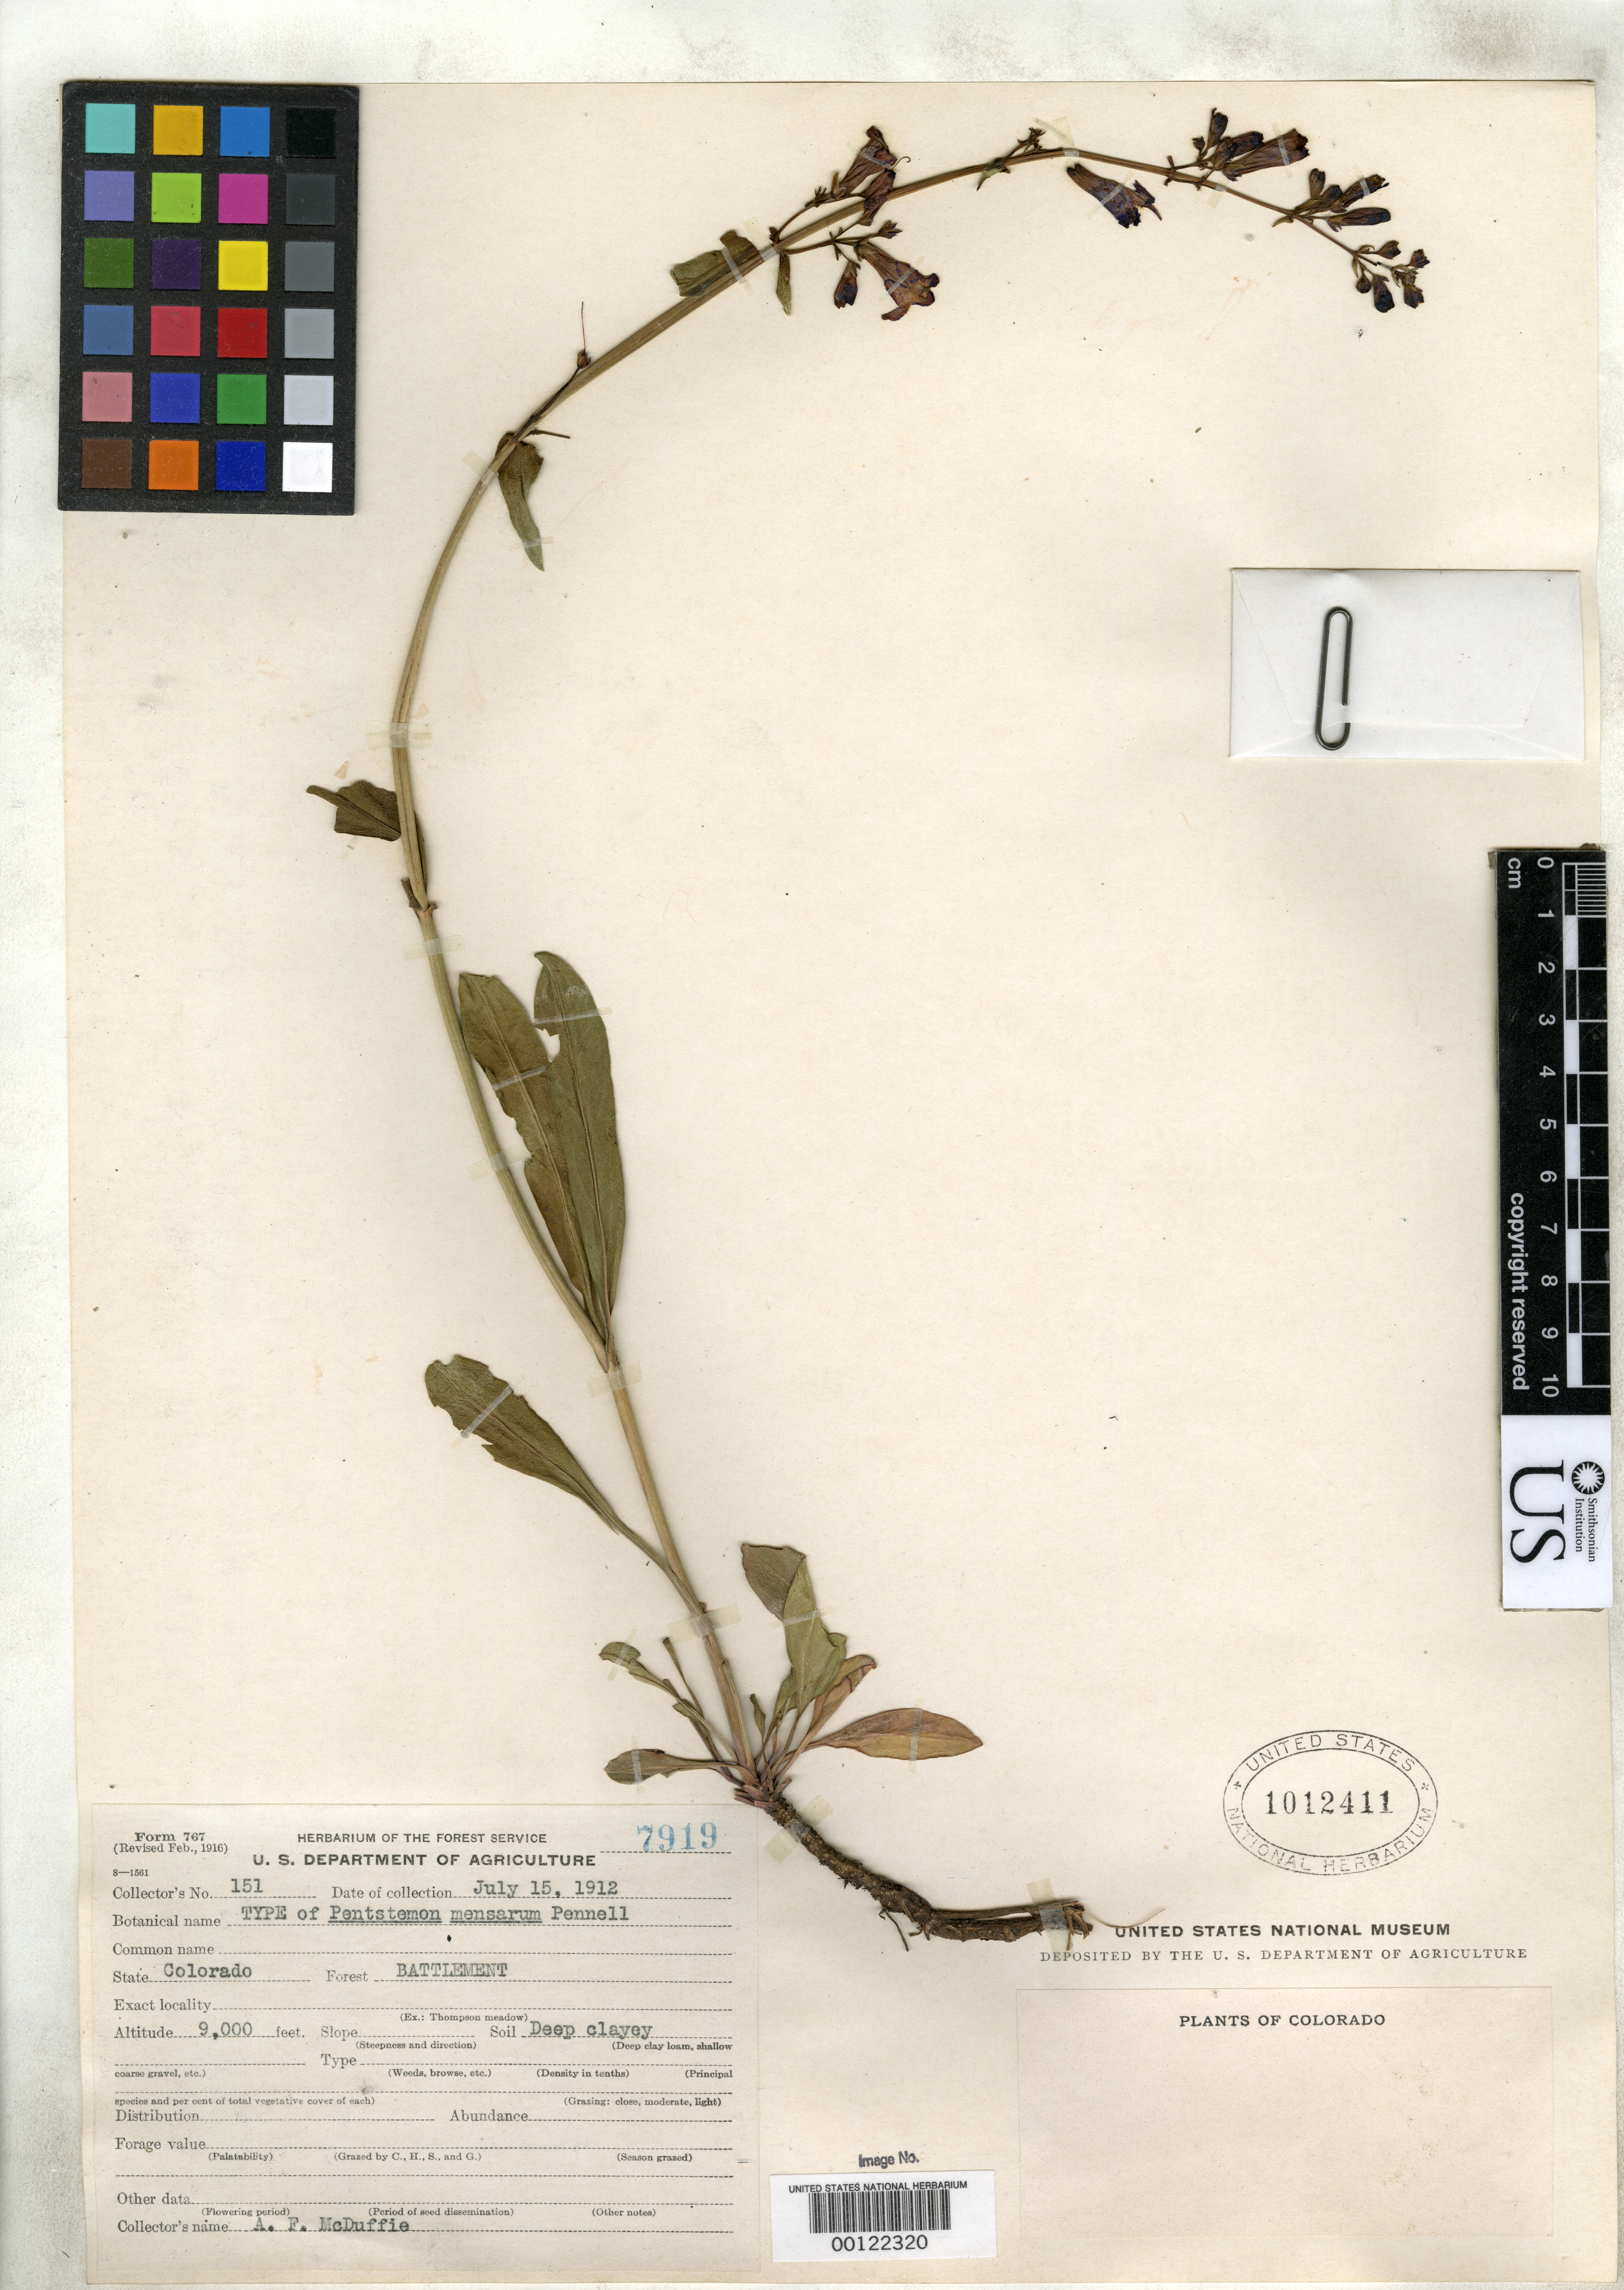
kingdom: Plantae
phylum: Tracheophyta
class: Magnoliopsida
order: Lamiales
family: Plantaginaceae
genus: Penstemon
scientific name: Penstemon mensarum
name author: Pennell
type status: Holotype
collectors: A. McDuffie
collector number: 151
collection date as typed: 15 Jul 1912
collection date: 1912-07-15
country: United States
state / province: Colorado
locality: Battlement National Forest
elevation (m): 2700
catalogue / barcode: US 1012411